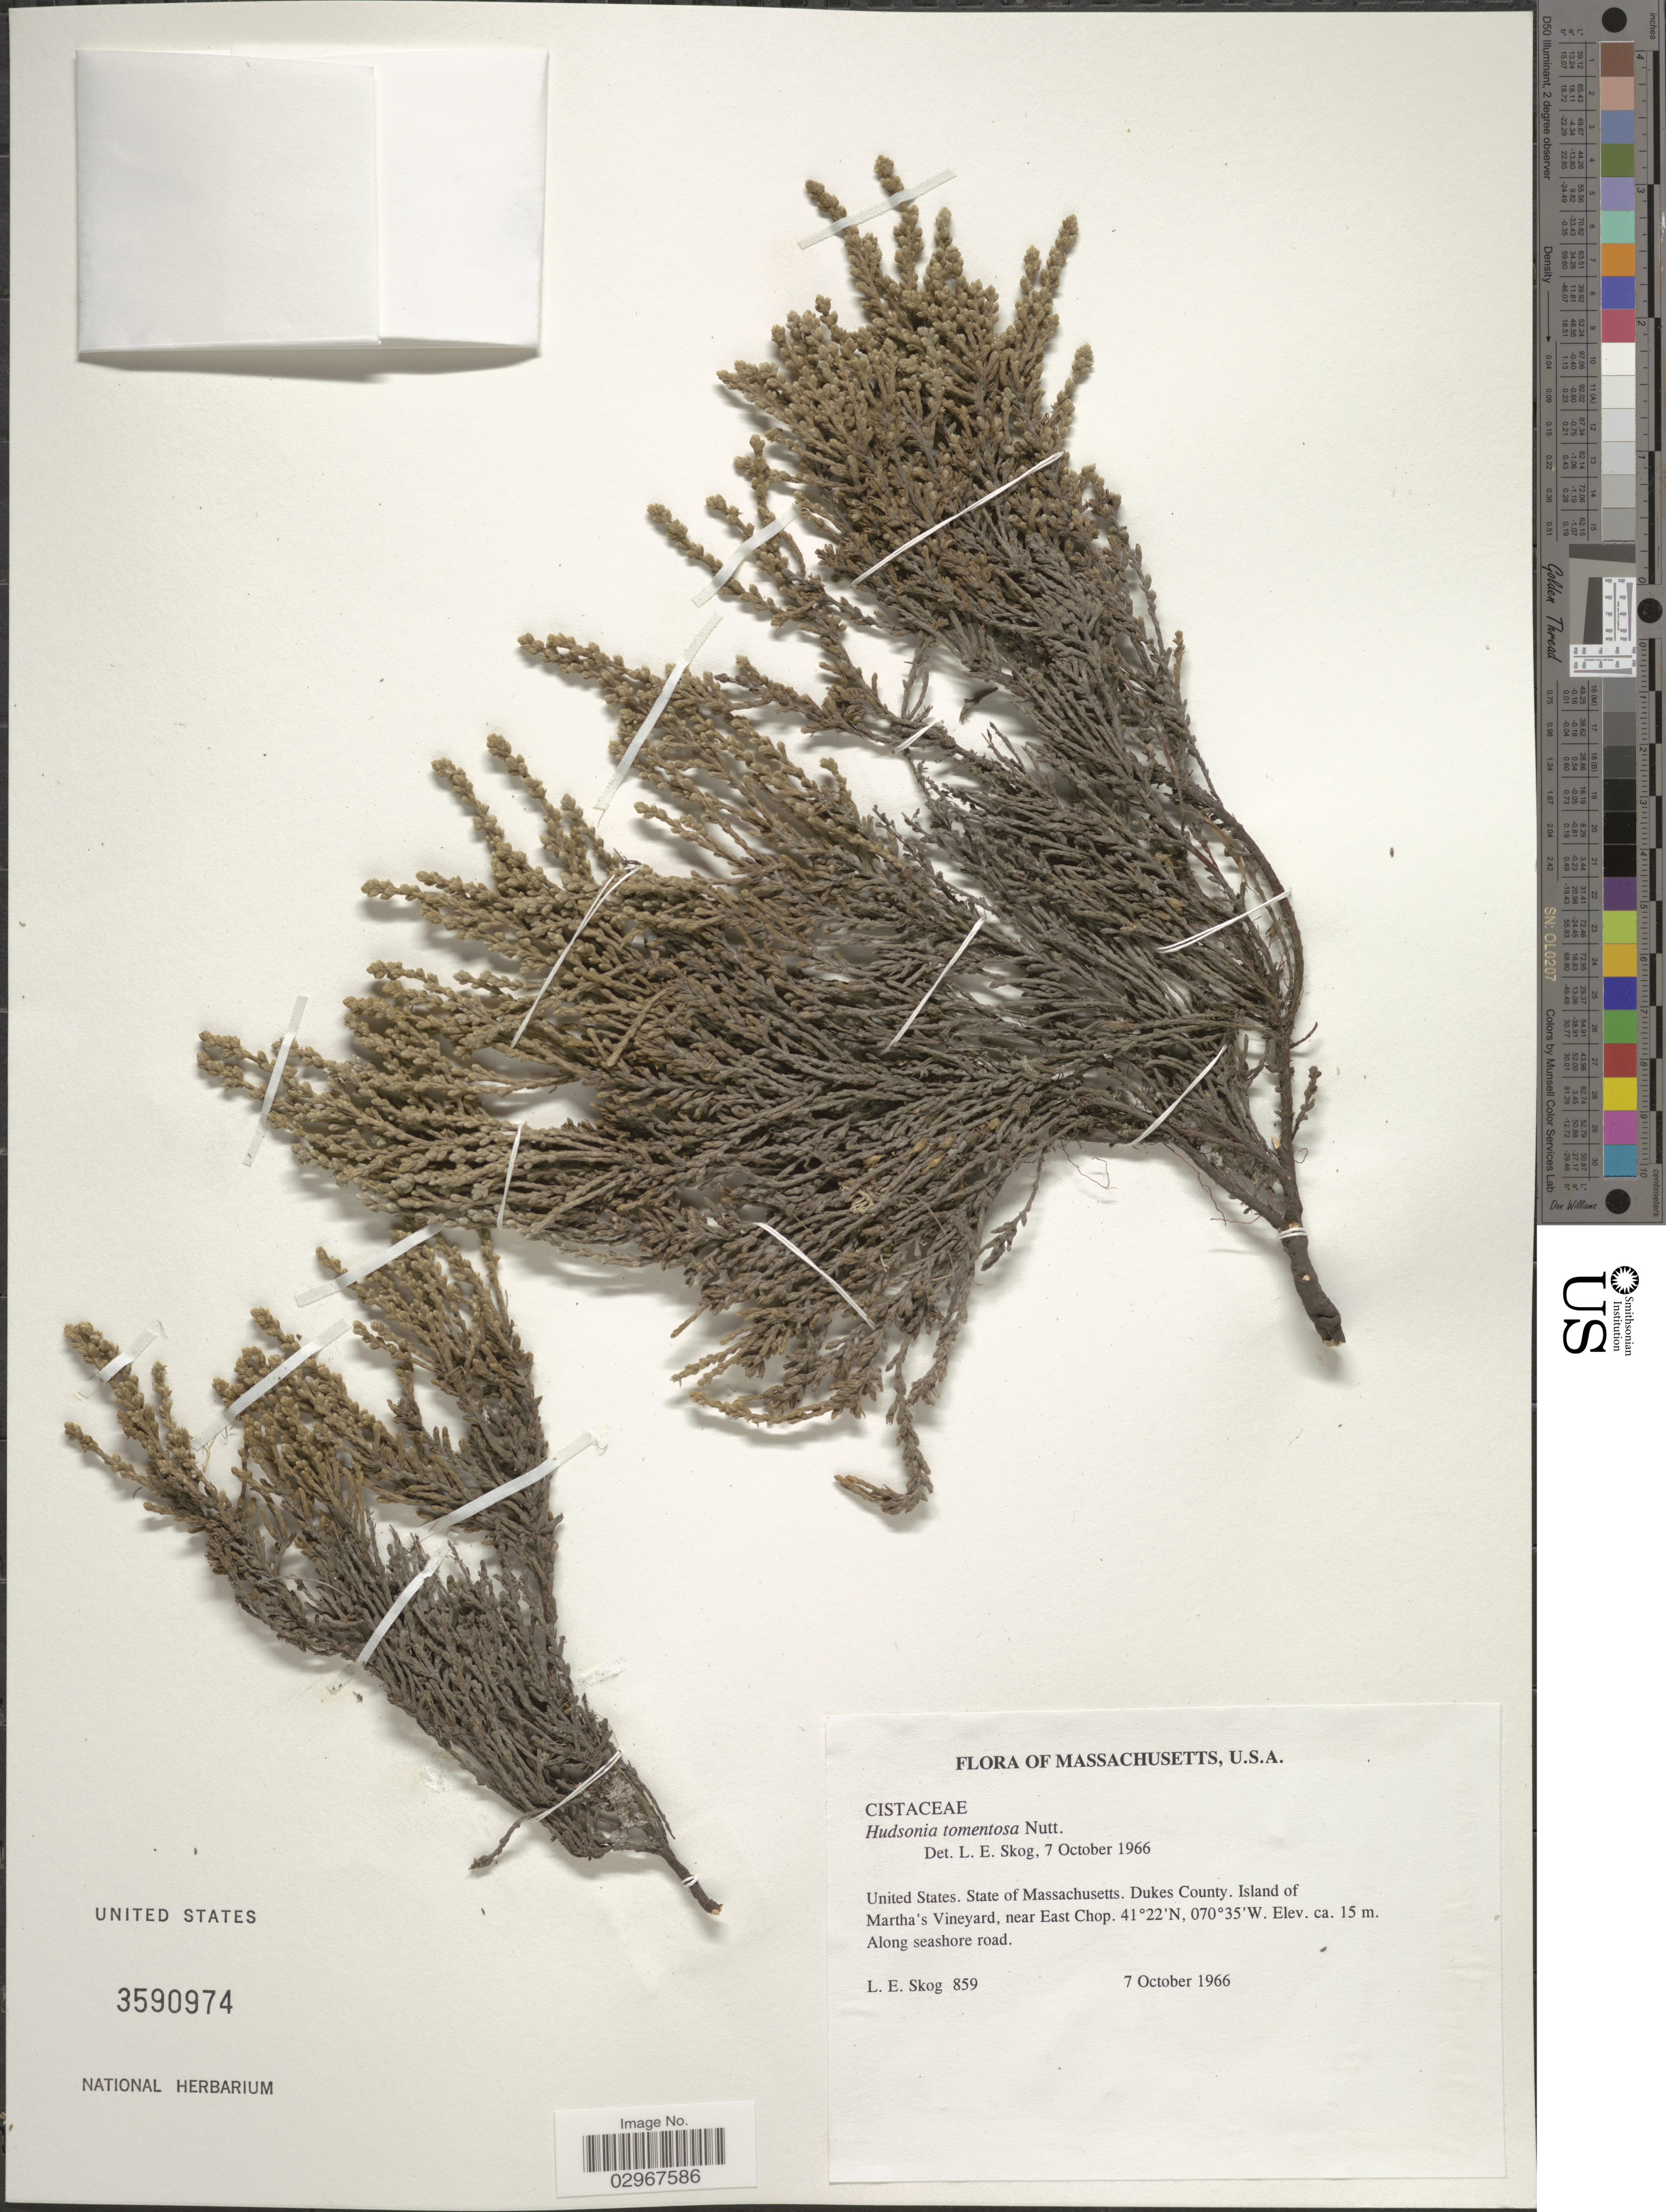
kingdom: Plantae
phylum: Tracheophyta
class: Magnoliopsida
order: Malvales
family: Cistaceae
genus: Hudsonia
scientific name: Hudsonia tomentosa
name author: Nutt.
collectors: L. E. Skog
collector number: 859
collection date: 1966-10-07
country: United States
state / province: Massachusetts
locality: U.S.A. Dukes County. Island of Martha's Vineyard, near East Chop.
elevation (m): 15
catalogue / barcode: US 3590974